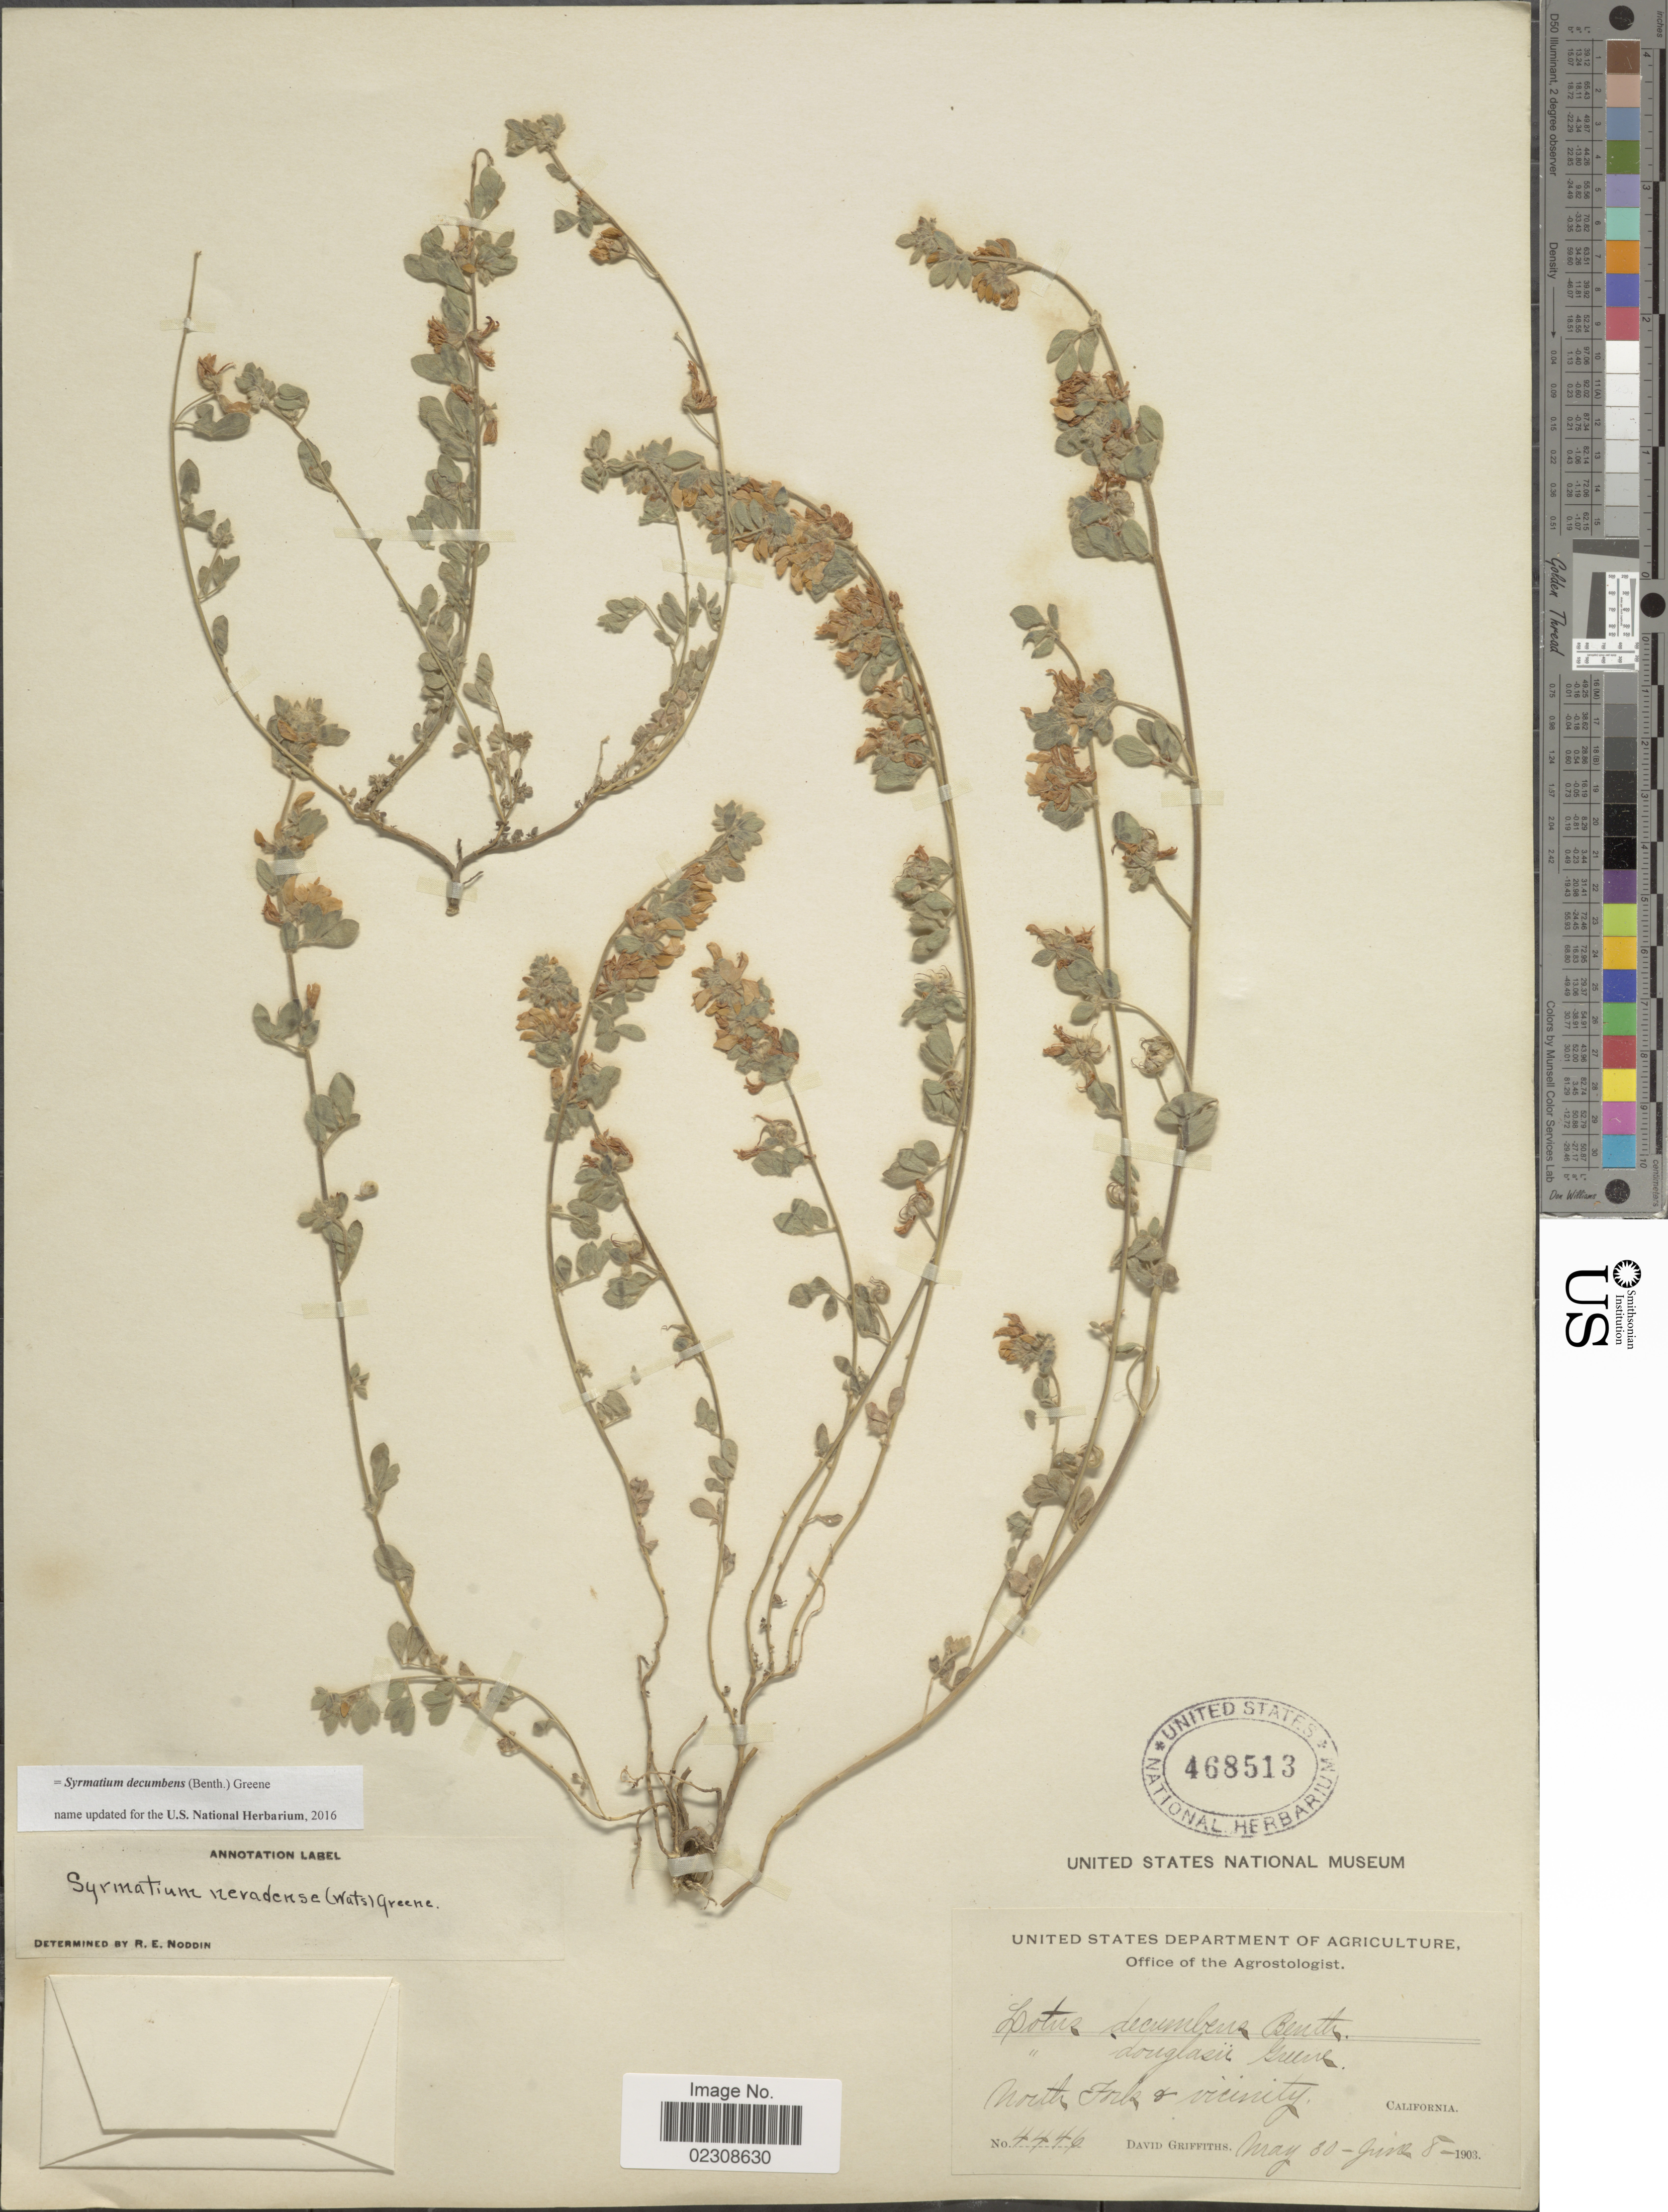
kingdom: Plantae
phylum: Tracheophyta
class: Magnoliopsida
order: Fabales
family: Fabaceae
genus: Syrmatium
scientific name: Syrmatium decumbens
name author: (Benth.) Greene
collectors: D. Griffiths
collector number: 4446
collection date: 1903-05-30/1903-06-08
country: United States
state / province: California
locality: North Fork & vicinity.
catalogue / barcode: US 468513